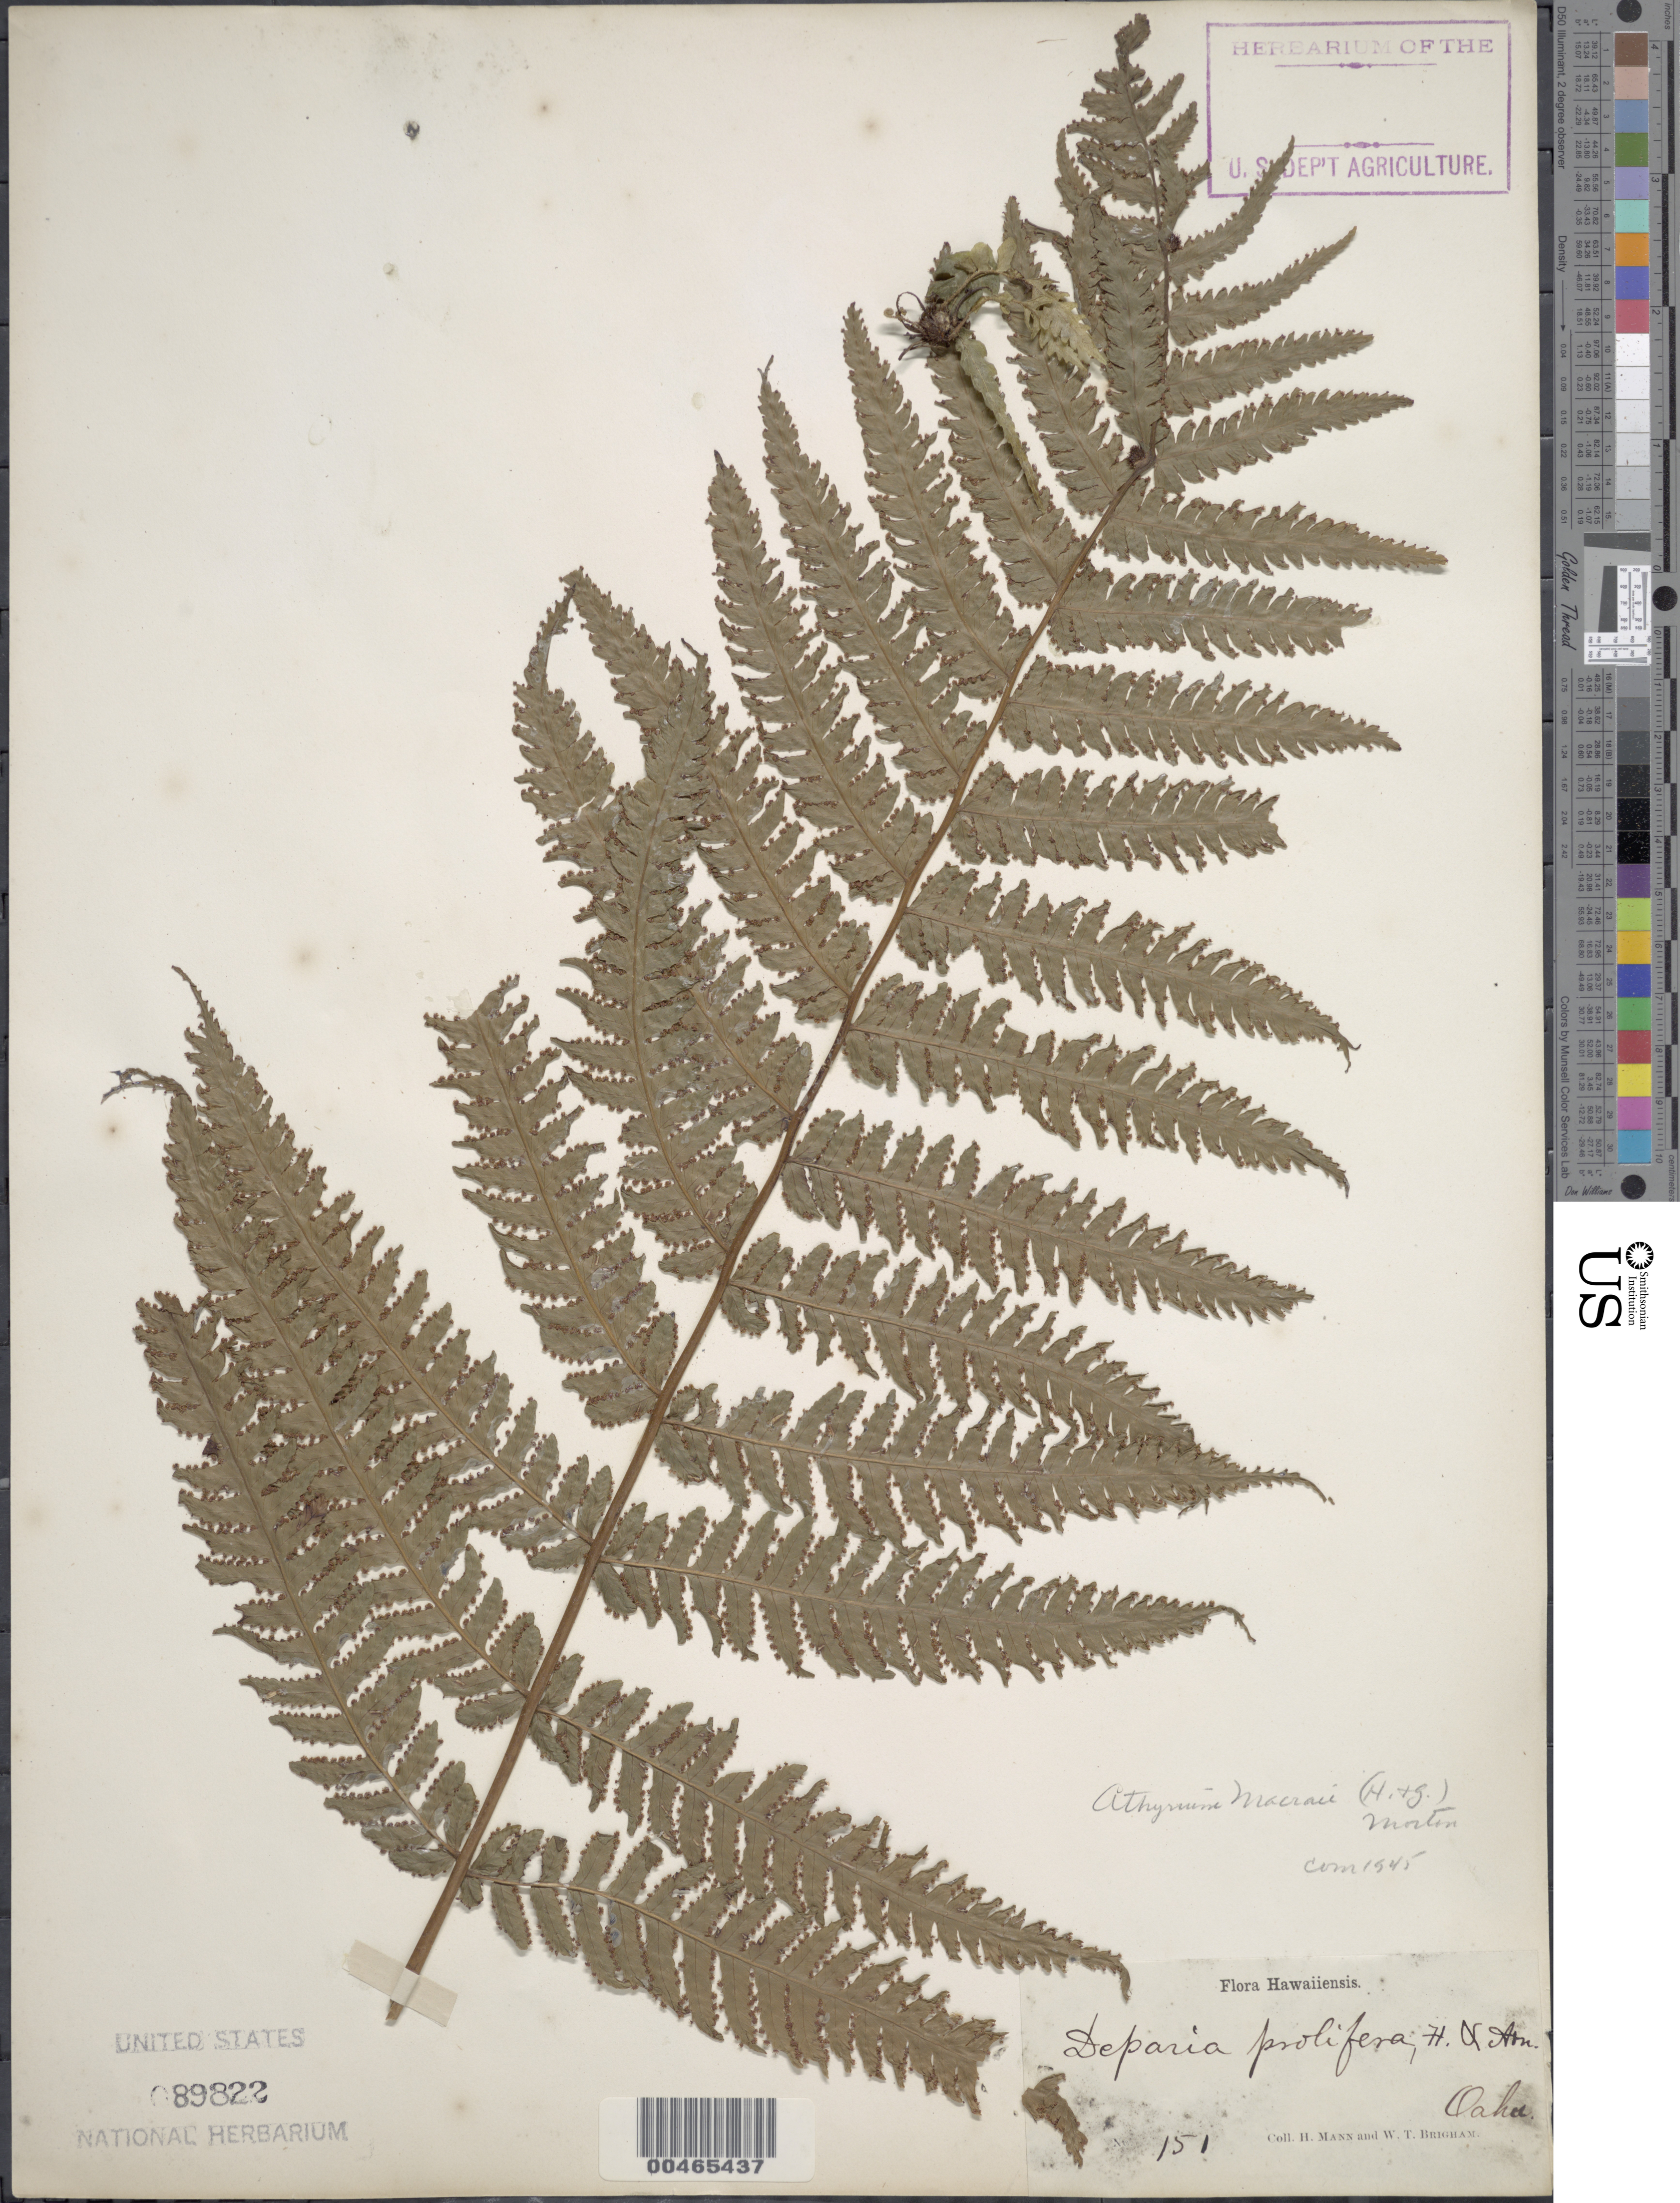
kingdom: Plantae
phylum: Tracheophyta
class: Polypodiopsida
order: Polypodiales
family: Athyriaceae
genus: Deparia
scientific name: Deparia prolifera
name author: (Kaulf.) Hook. & Grev.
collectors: H. Mann & W. T. Brigham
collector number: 151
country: United States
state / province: Hawaii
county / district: Honolulu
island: Oahu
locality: Oahu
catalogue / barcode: US 89822